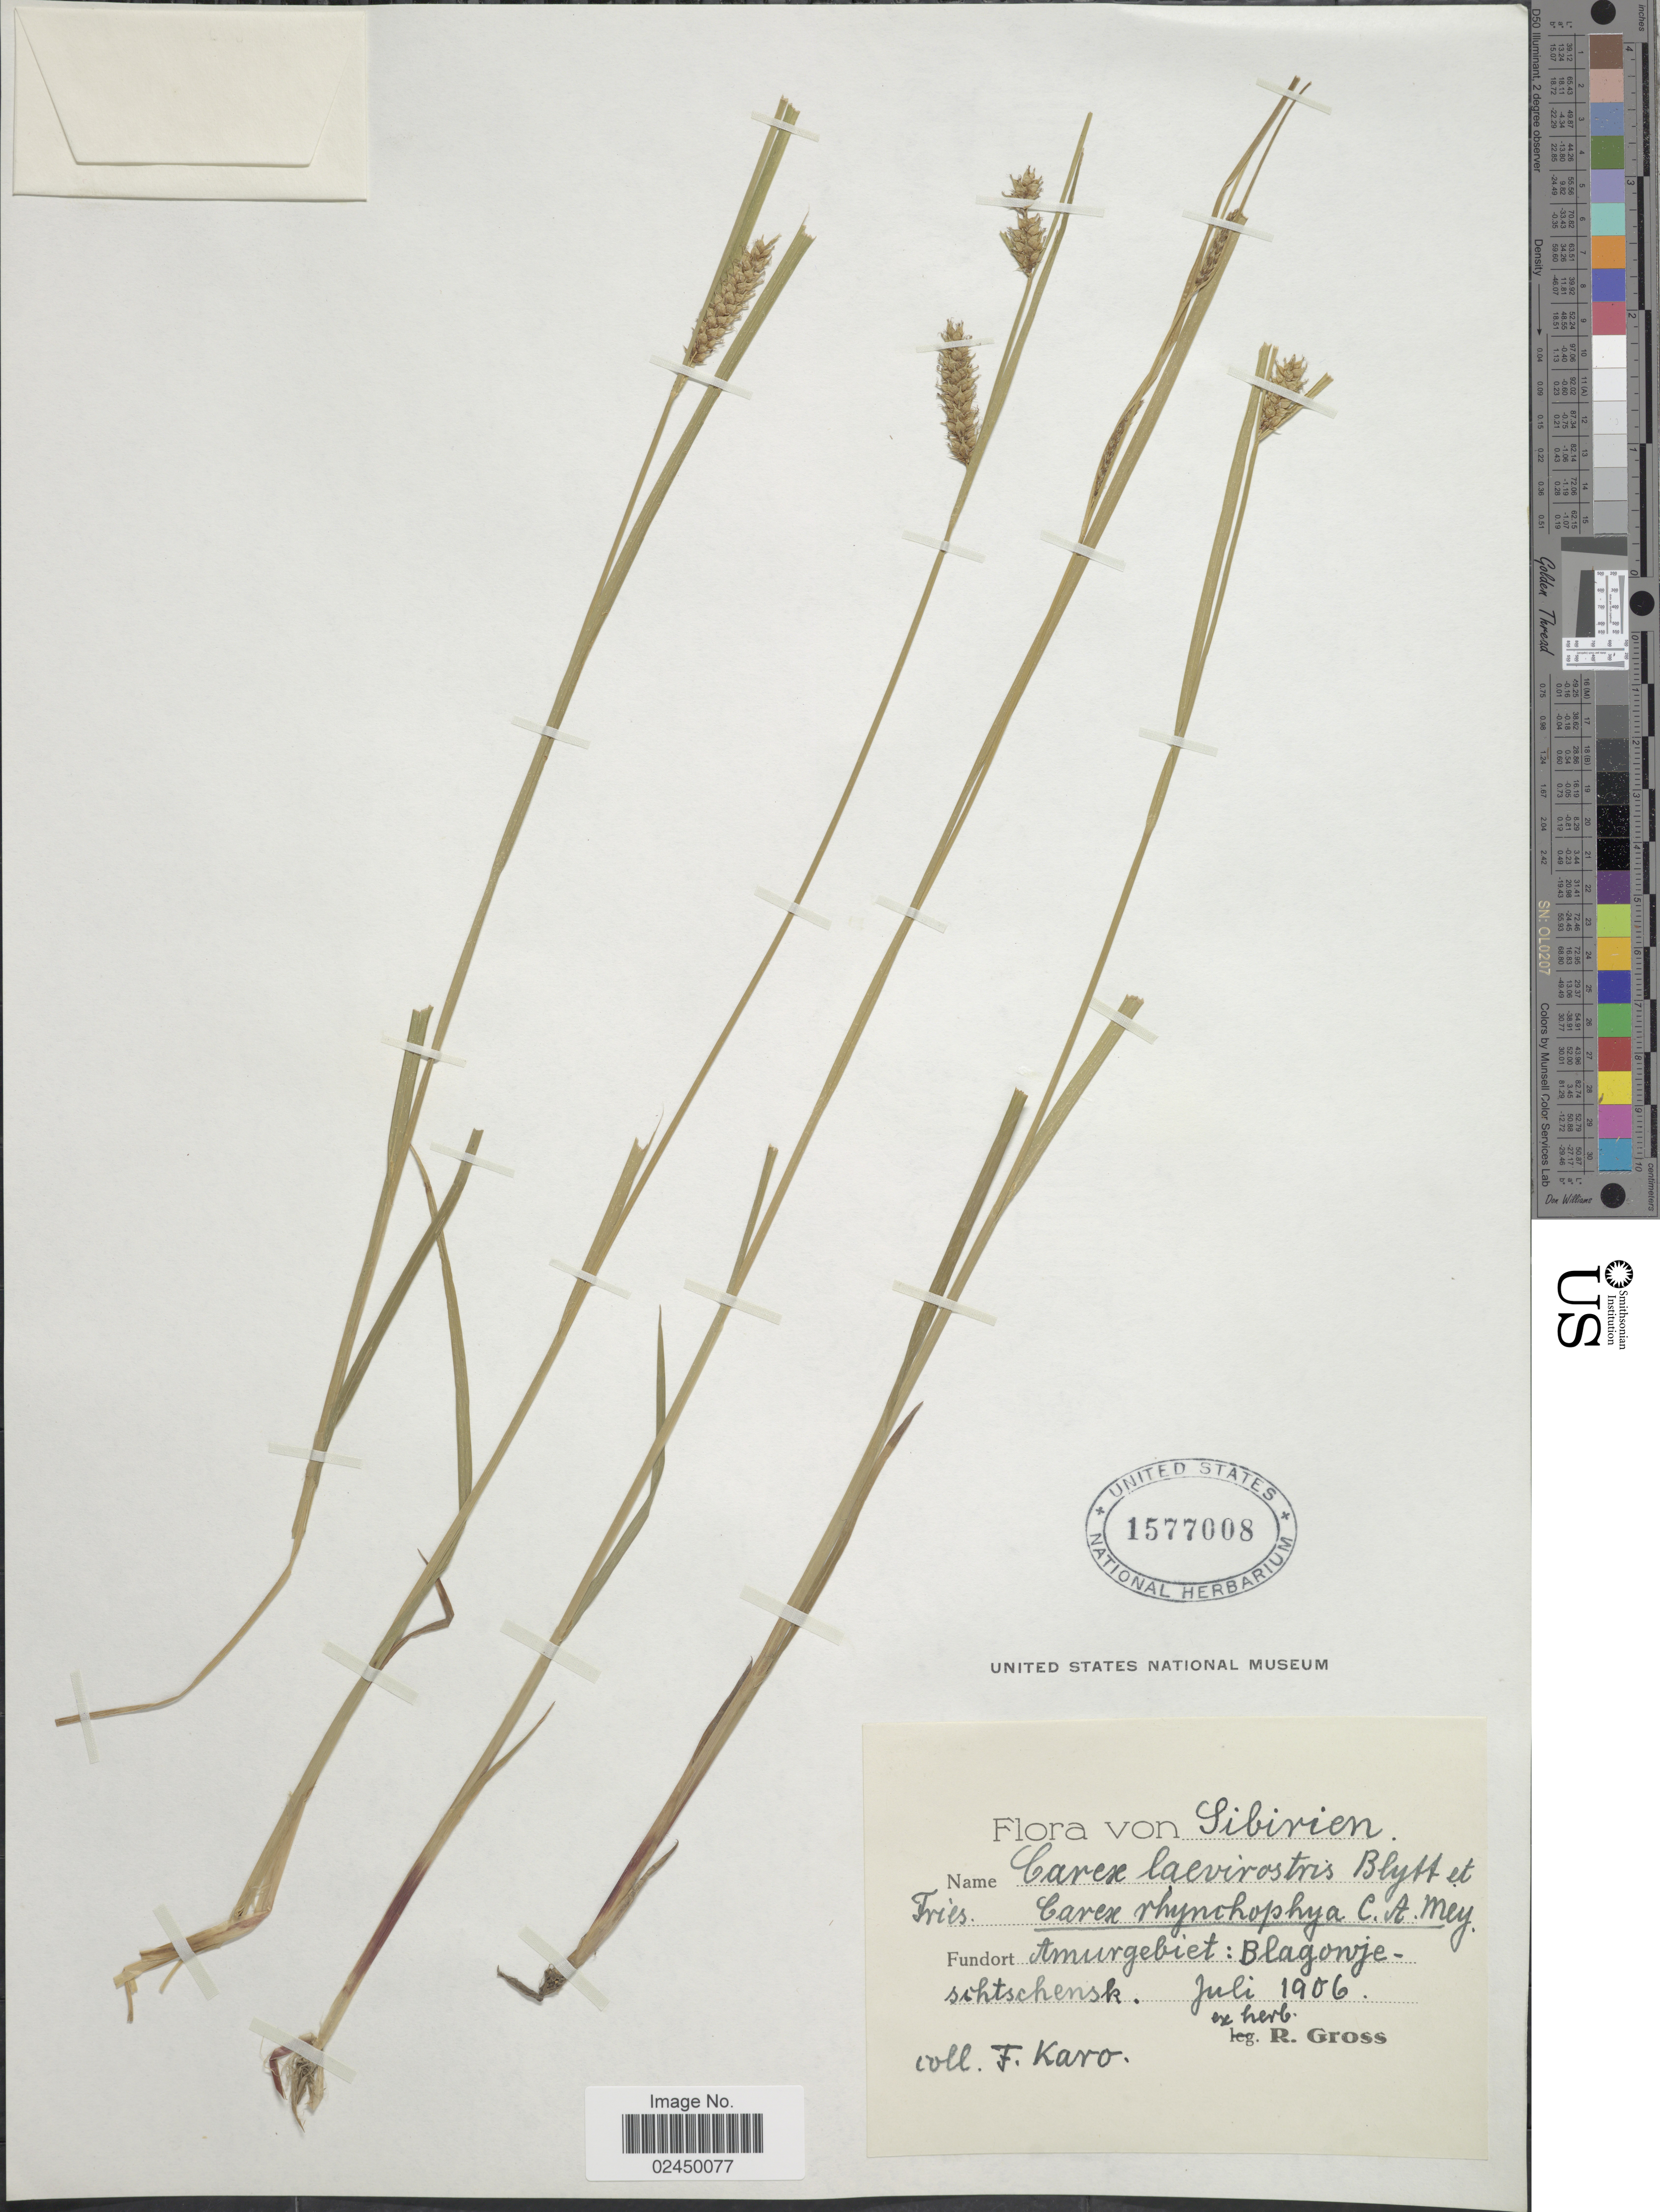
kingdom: Plantae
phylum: Tracheophyta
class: Liliopsida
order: Poales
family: Cyperaceae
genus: Carex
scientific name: Carex utriculata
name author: Boott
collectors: F. Karo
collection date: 1906-07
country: Russian Federation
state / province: Amur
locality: Sibirien, Amurgebiet: Blagonje-sohtschensk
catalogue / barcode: US 1577008